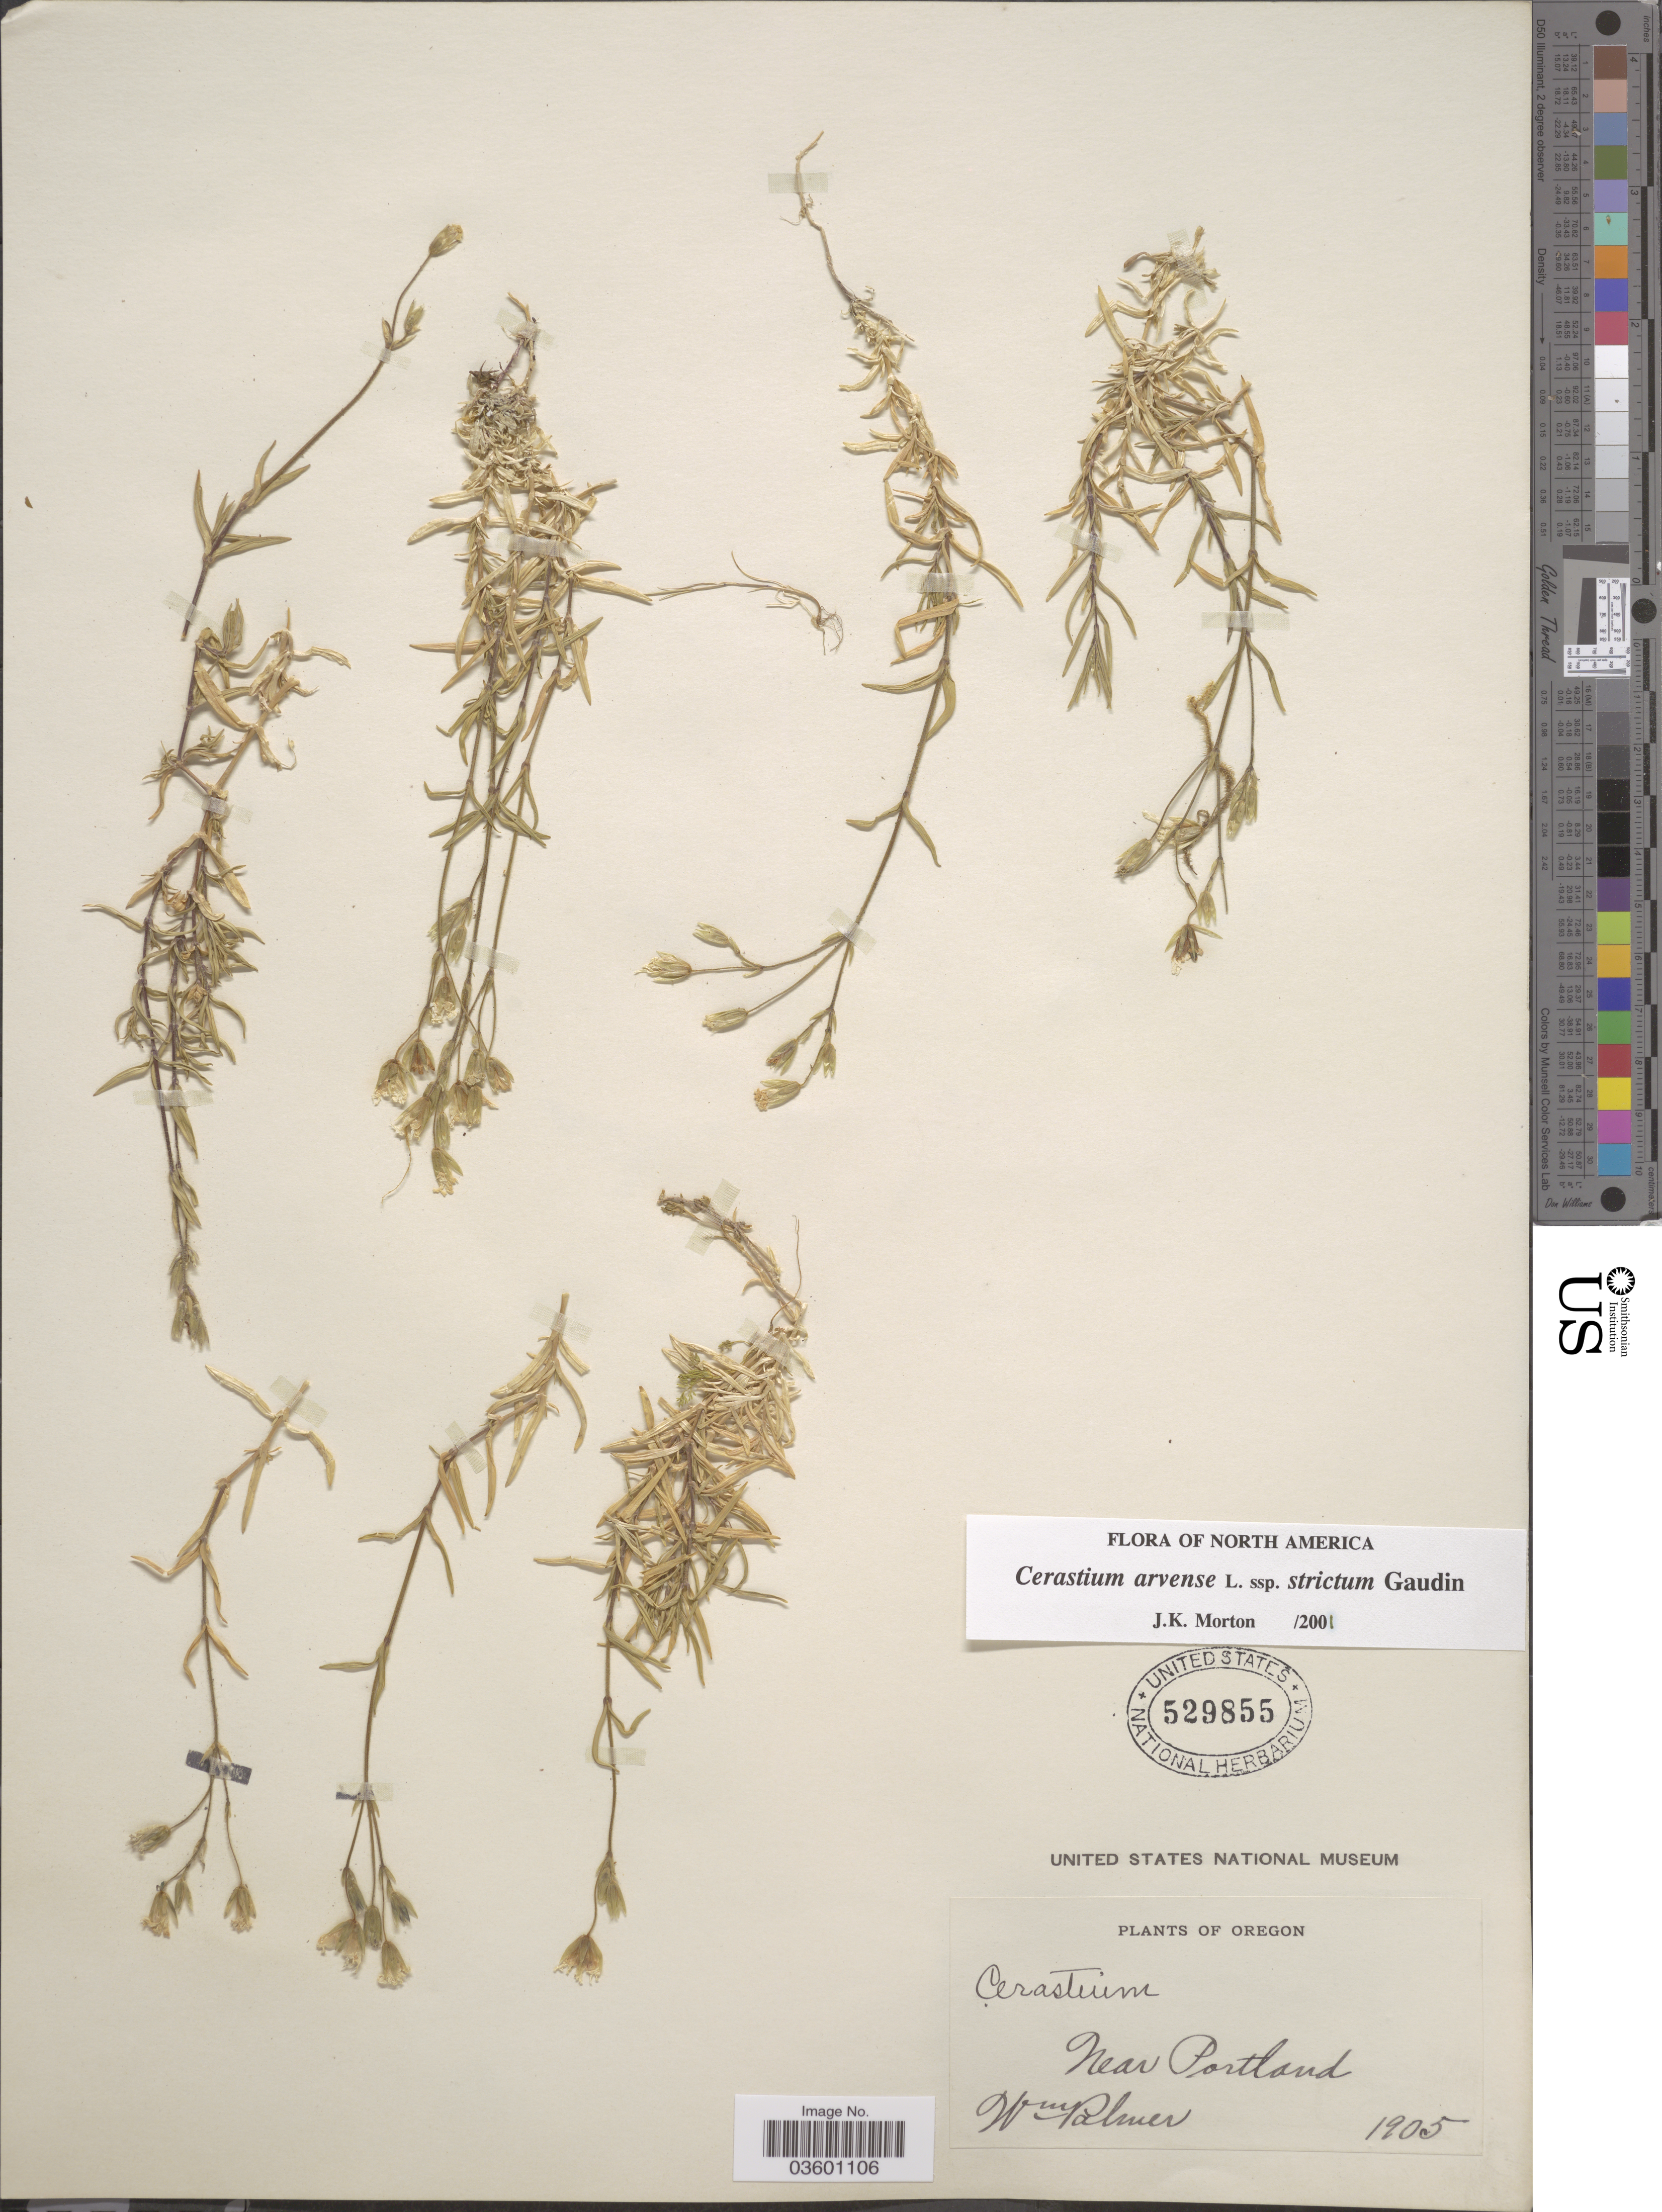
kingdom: Plantae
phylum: Tracheophyta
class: Magnoliopsida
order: Caryophyllales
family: Caryophyllaceae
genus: Cerastium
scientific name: Cerastium arvense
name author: L.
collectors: W. Palmer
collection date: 1905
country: United States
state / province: Oregon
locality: Near Portland.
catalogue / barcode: US 529855